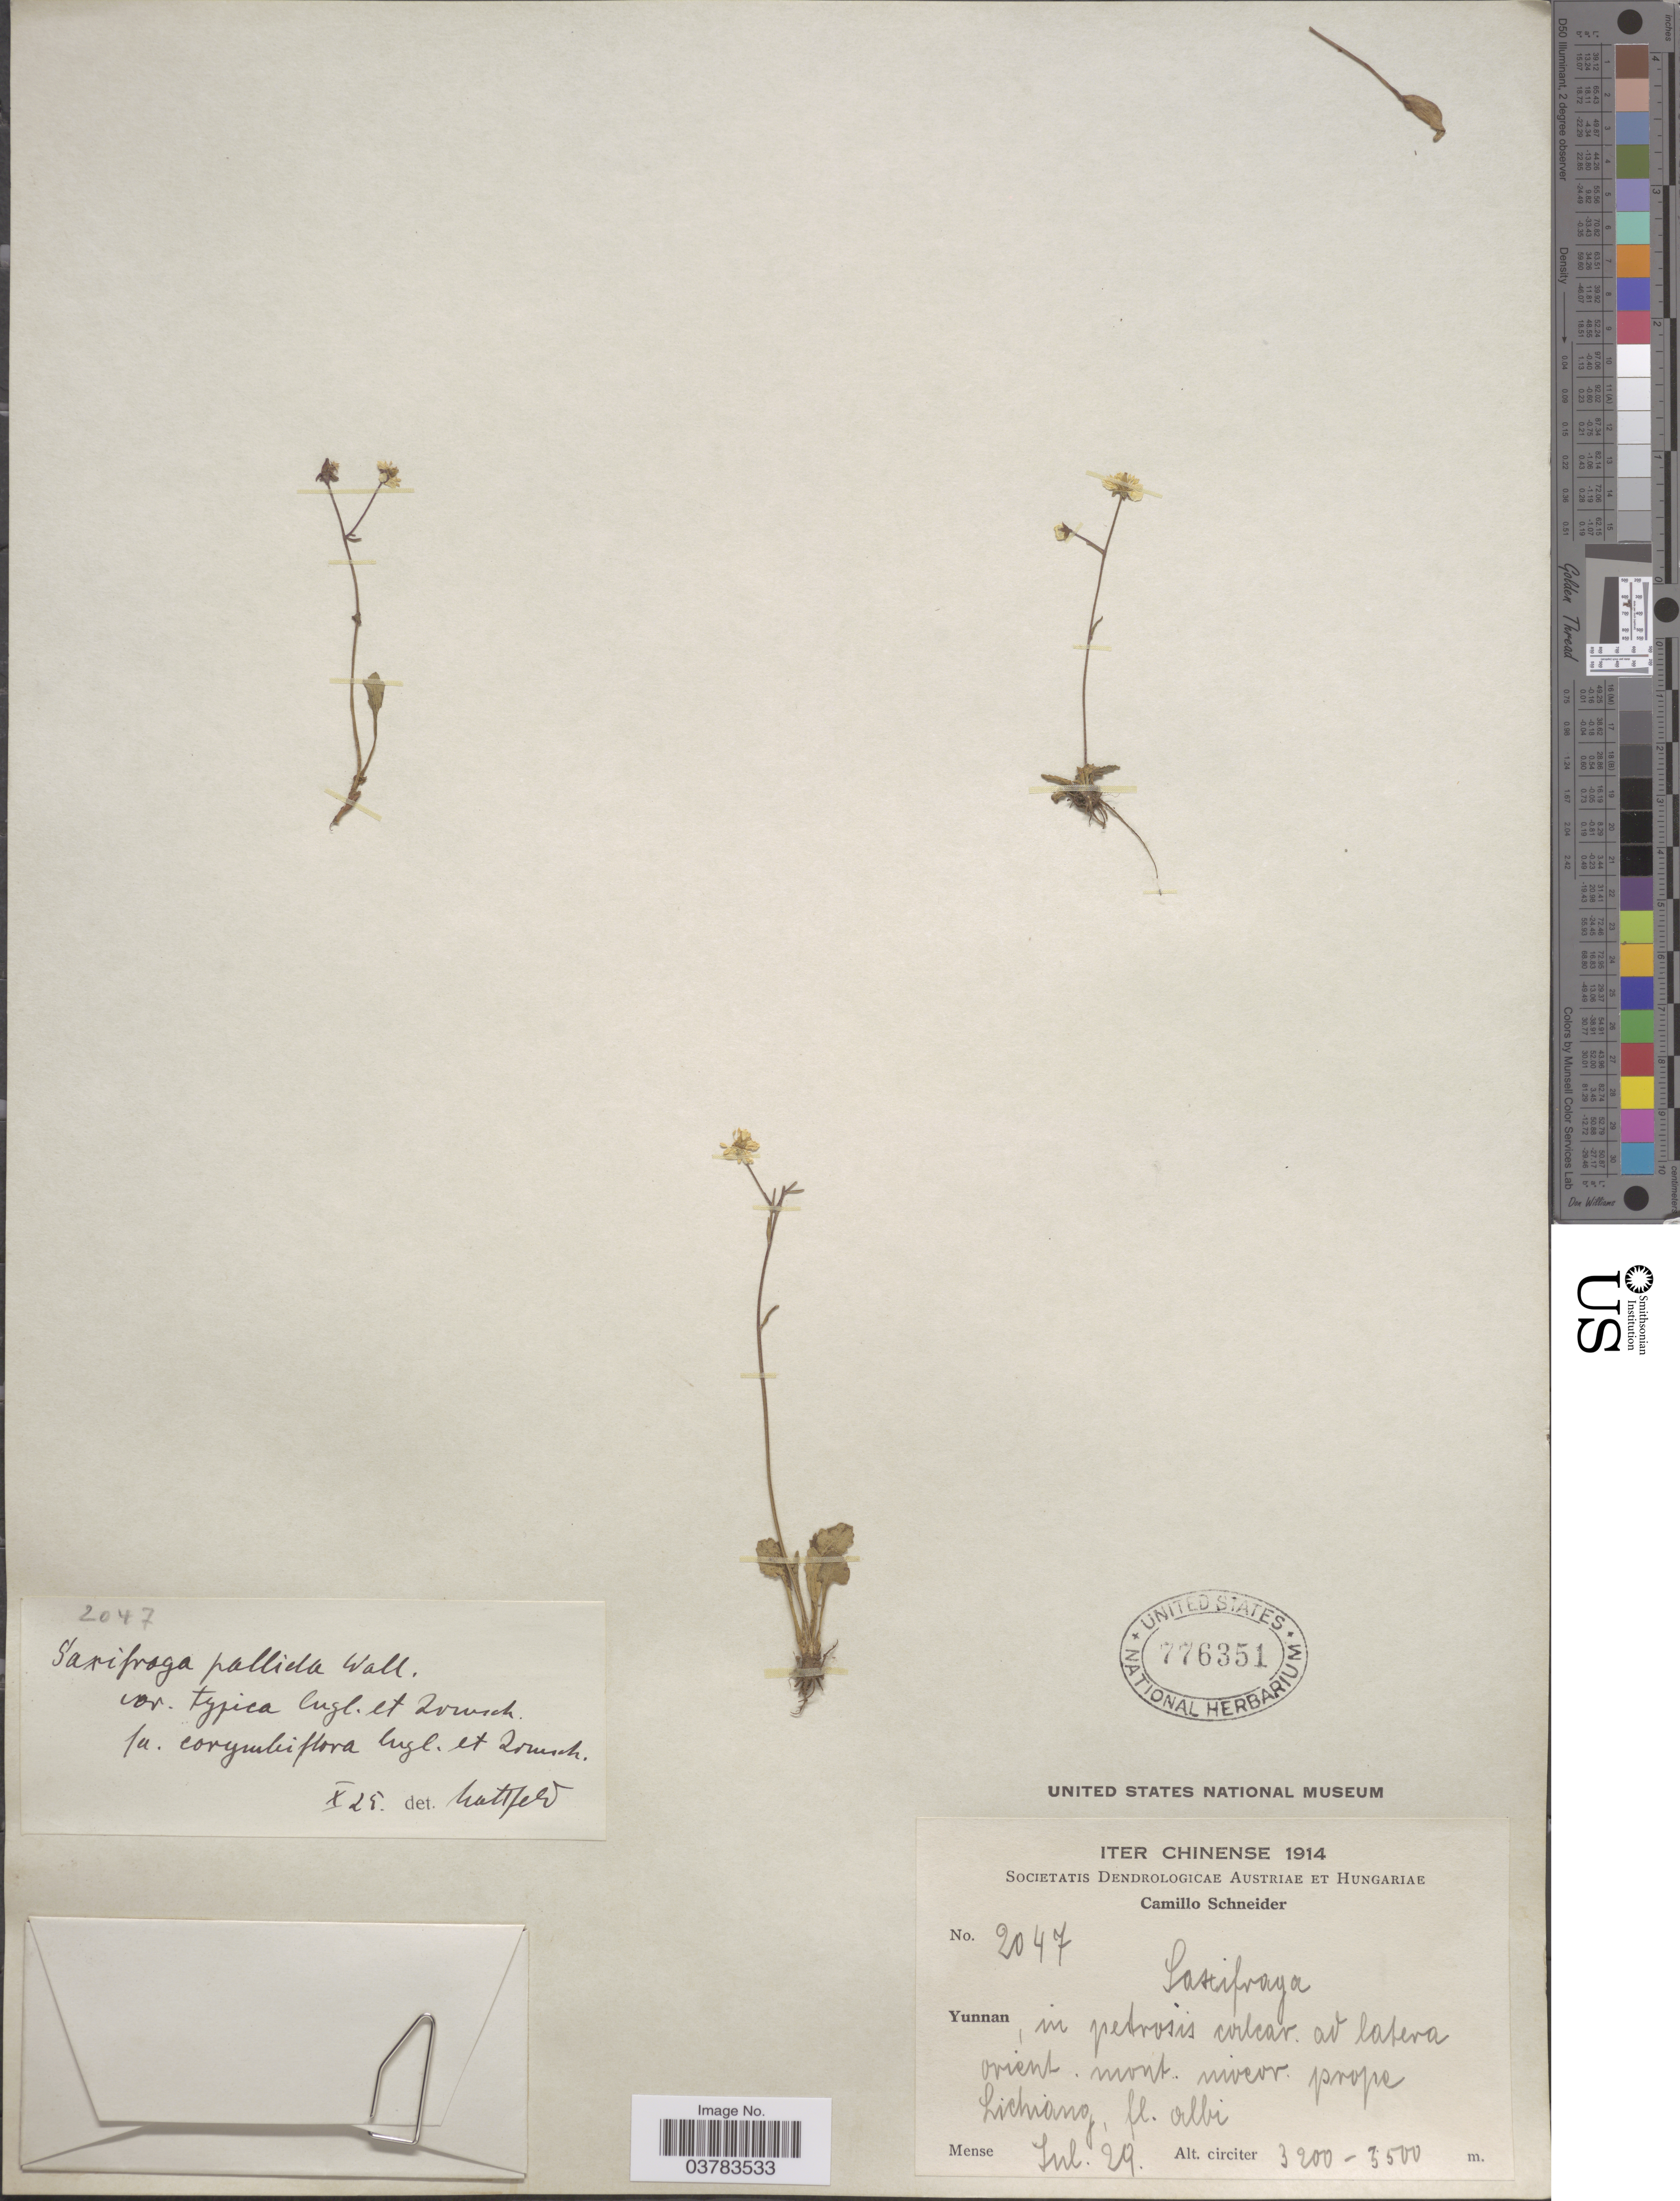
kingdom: Plantae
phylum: Tracheophyta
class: Magnoliopsida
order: Saxifragales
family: Saxifragaceae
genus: Micranthes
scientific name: Micranthes pallida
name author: (Wall. ex Ser.) Losinsk.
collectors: C. K. Schneider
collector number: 2047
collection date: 1914-07-29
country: China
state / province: Yunnan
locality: Iter Chinense 1914. In petrosis calcar. ad latera orient. mont. niveor, prope Lichiang.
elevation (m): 3200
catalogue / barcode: US 776351